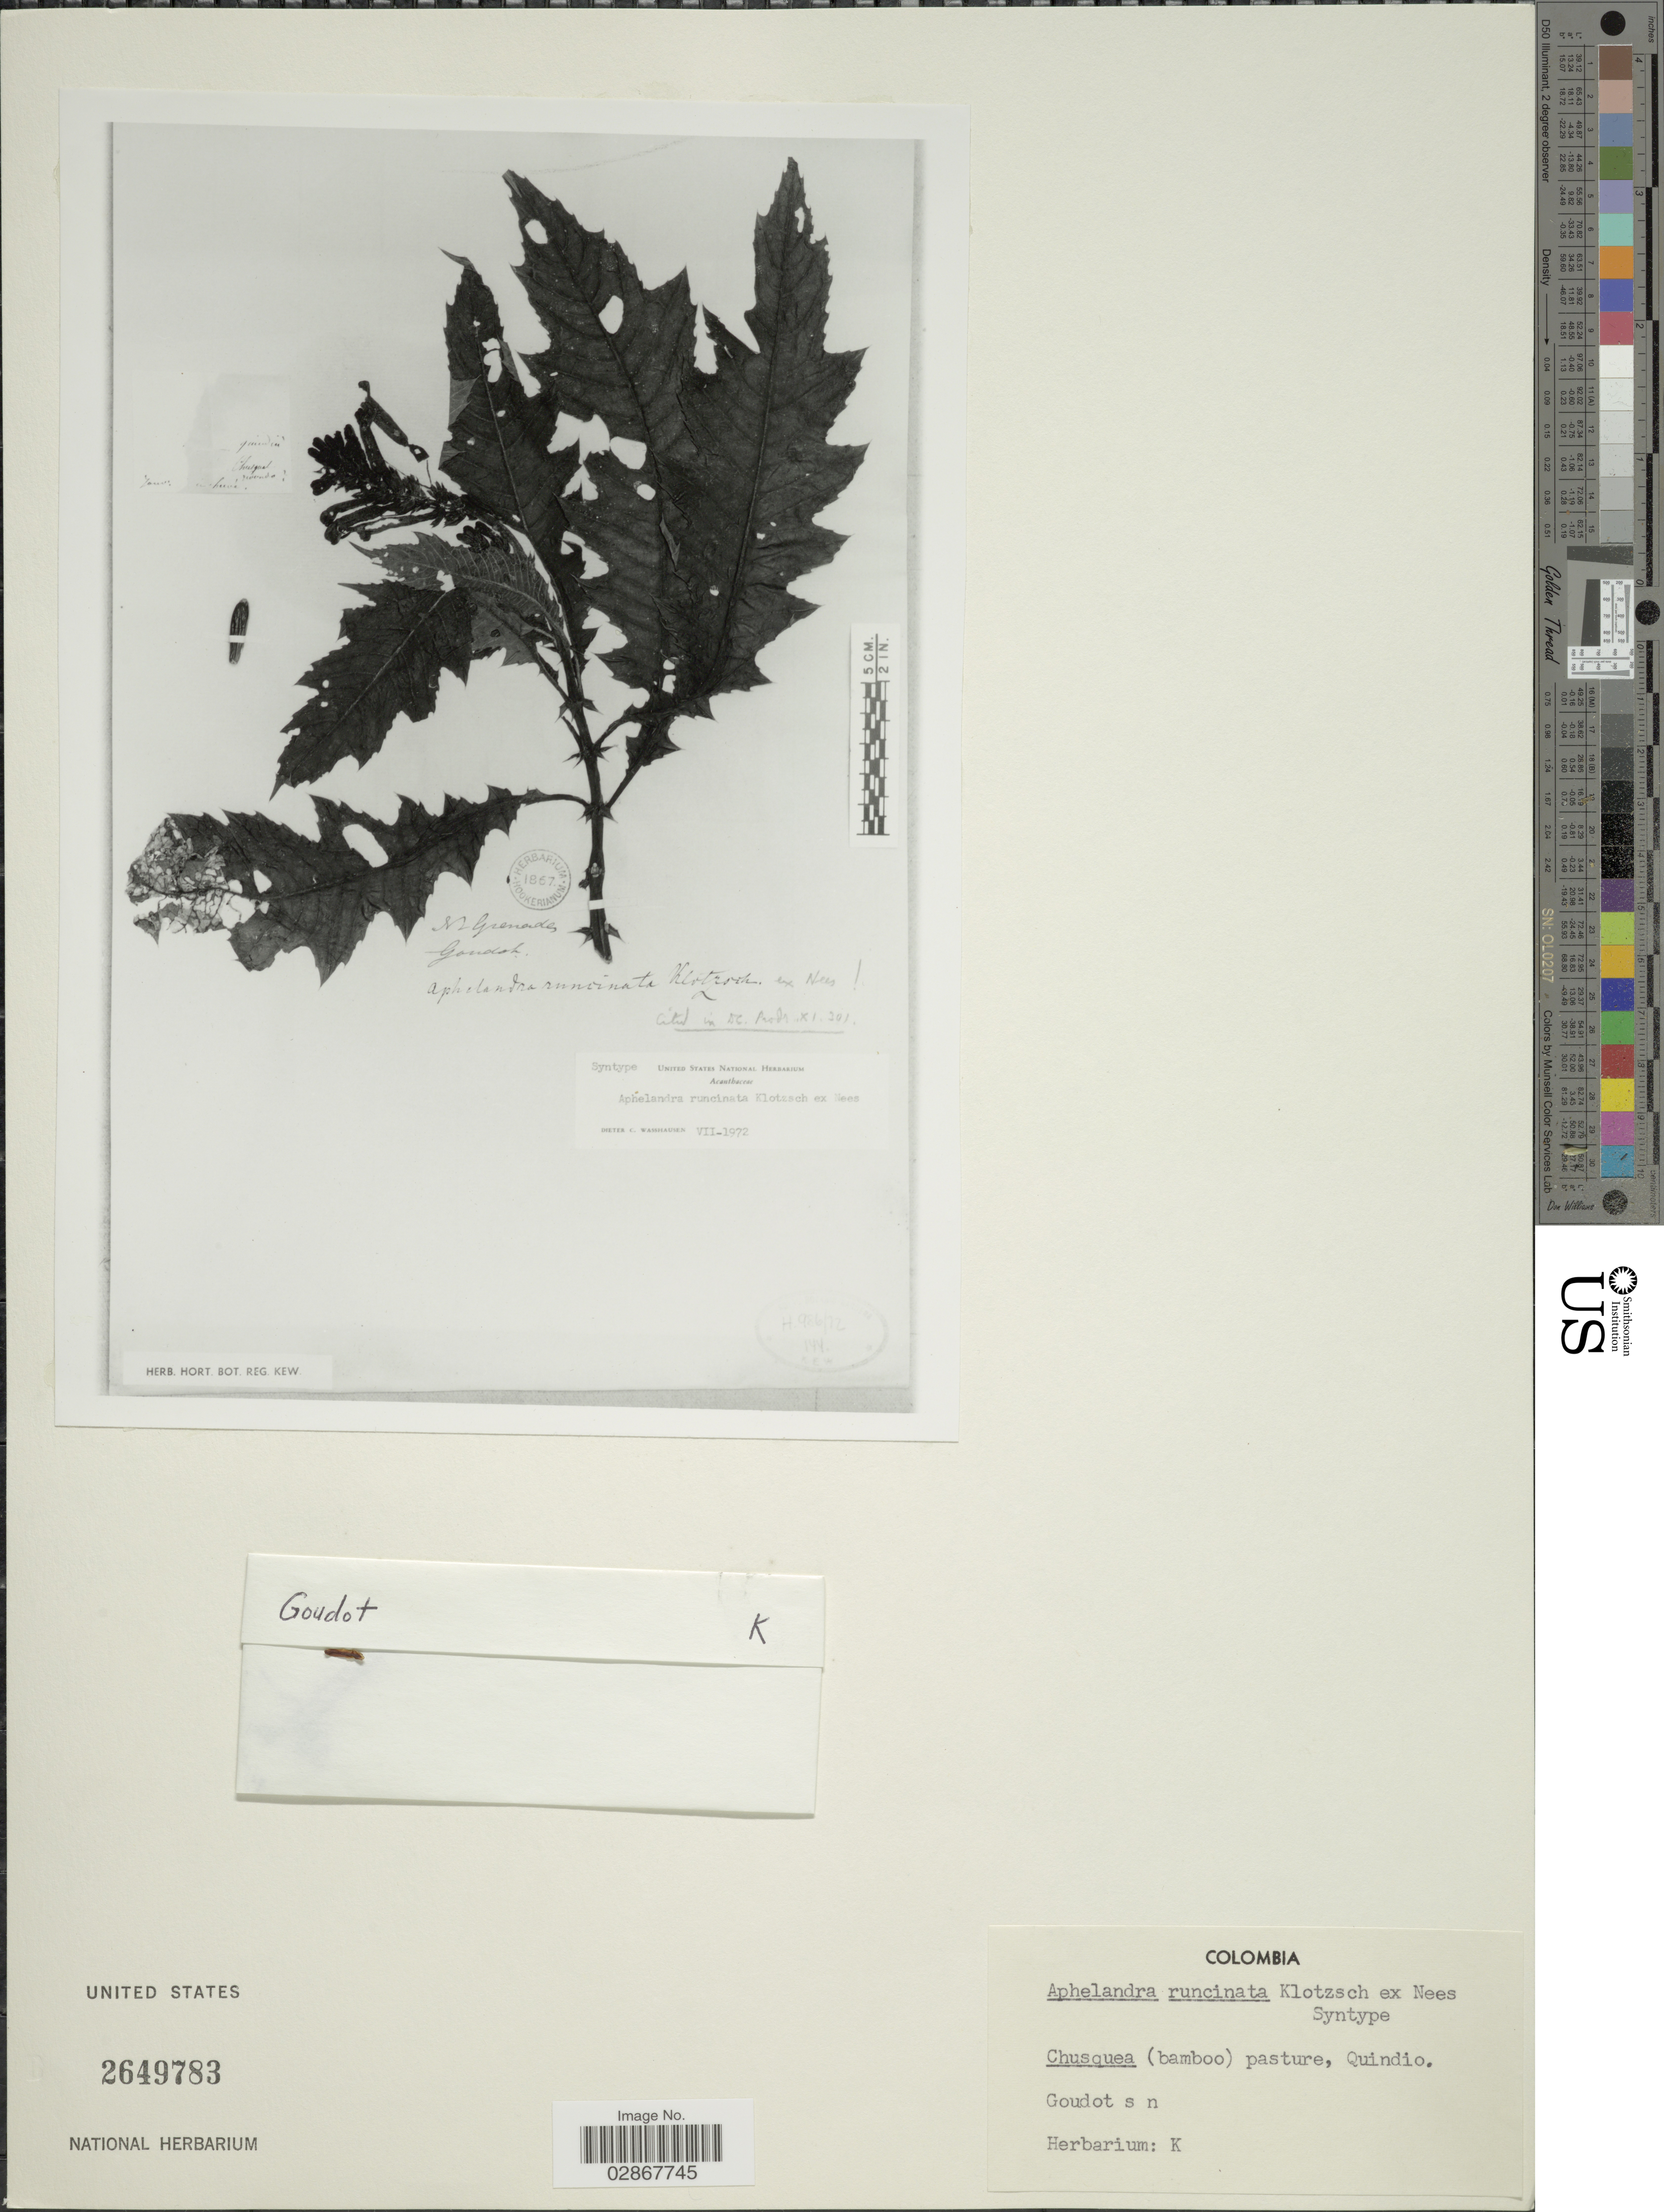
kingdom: Plantae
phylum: Tracheophyta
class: Magnoliopsida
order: Lamiales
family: Acanthaceae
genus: Aphelandra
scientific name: Aphelandra runcinata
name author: Klotzsch ex Nees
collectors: -. Goudot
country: Colombia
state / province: Quindío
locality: Chusquea (bamboo) pasture, Quindio. Nr Grenade.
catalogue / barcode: US 2649783